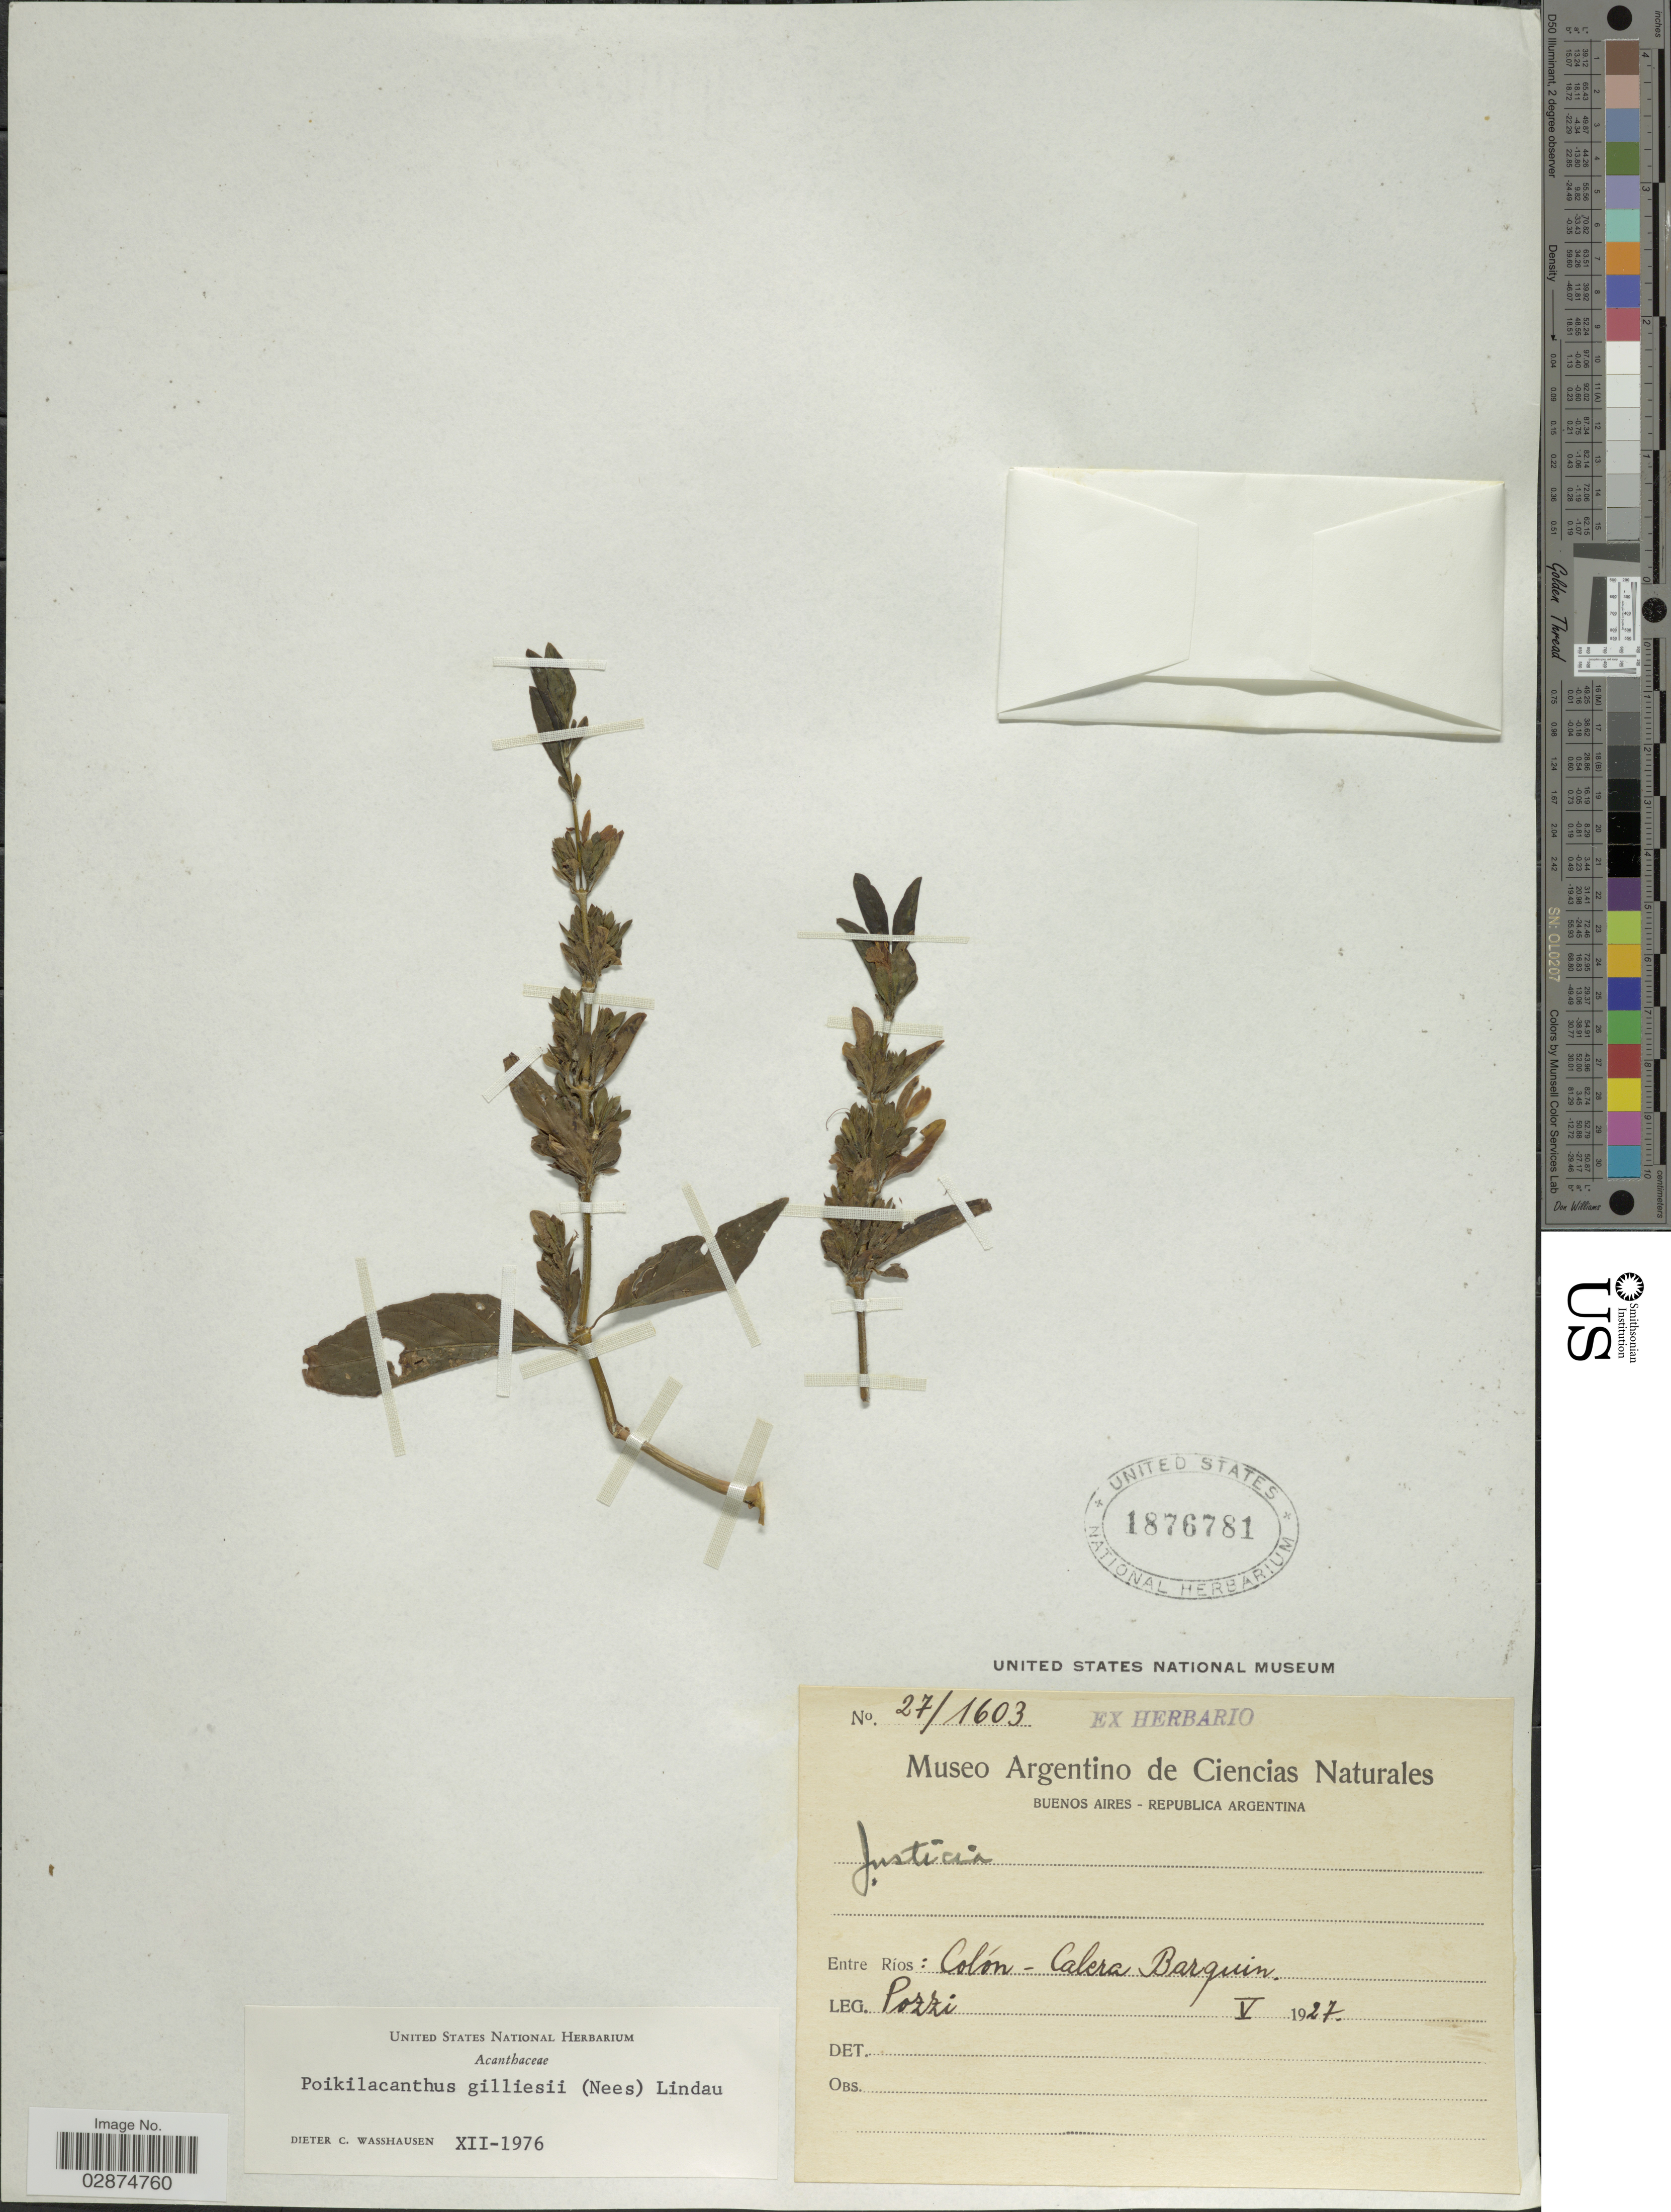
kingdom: Plantae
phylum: Tracheophyta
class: Magnoliopsida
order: Lamiales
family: Acanthaceae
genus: Poikilacanthus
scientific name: Poikilacanthus glandulosus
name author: (Nees) Ariza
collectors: Pozzi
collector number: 27/1603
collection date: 1927-05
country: Argentina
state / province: Entre Rios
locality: Colón - Calera Barquin.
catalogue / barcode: US 1876781